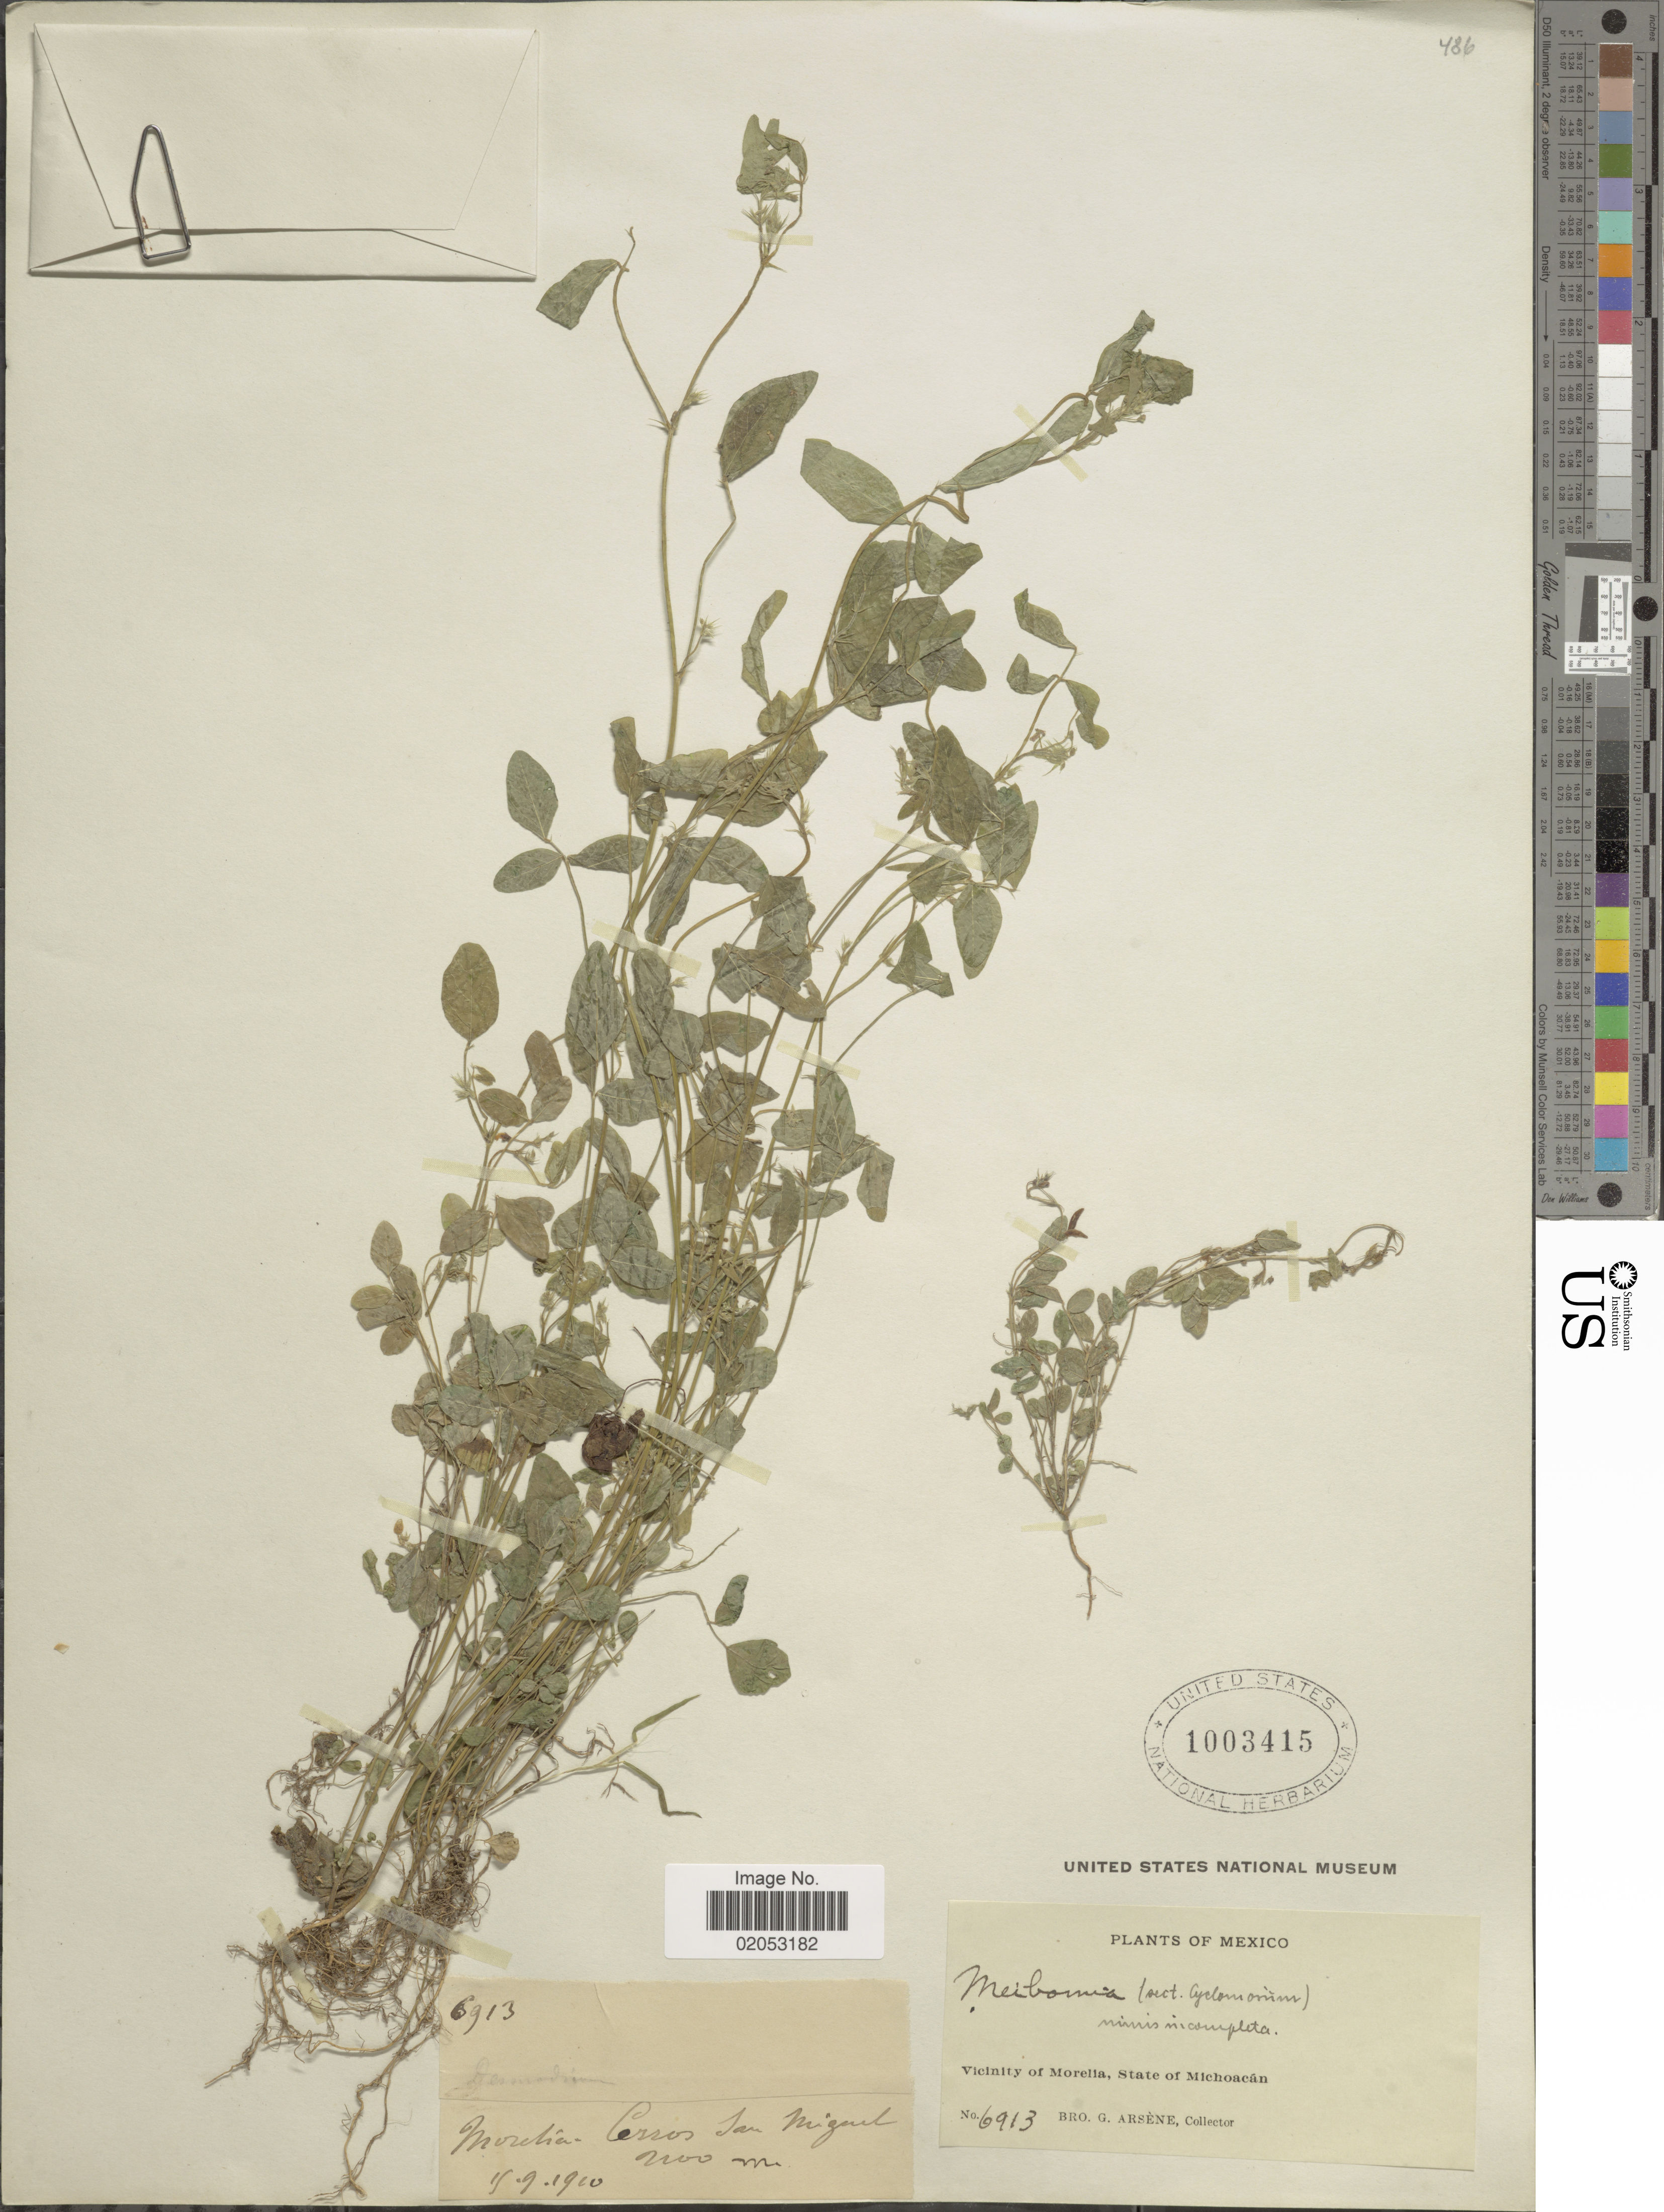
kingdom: Plantae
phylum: Tracheophyta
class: Magnoliopsida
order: Fabales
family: Fabaceae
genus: Desmodium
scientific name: Desmodium sp.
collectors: Bro. G. Arsène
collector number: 6913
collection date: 1910-09-15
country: Mexico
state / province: Michoacán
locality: Vicinity of Morelia, Cerros San Miguel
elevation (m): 2200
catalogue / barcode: US 1003415